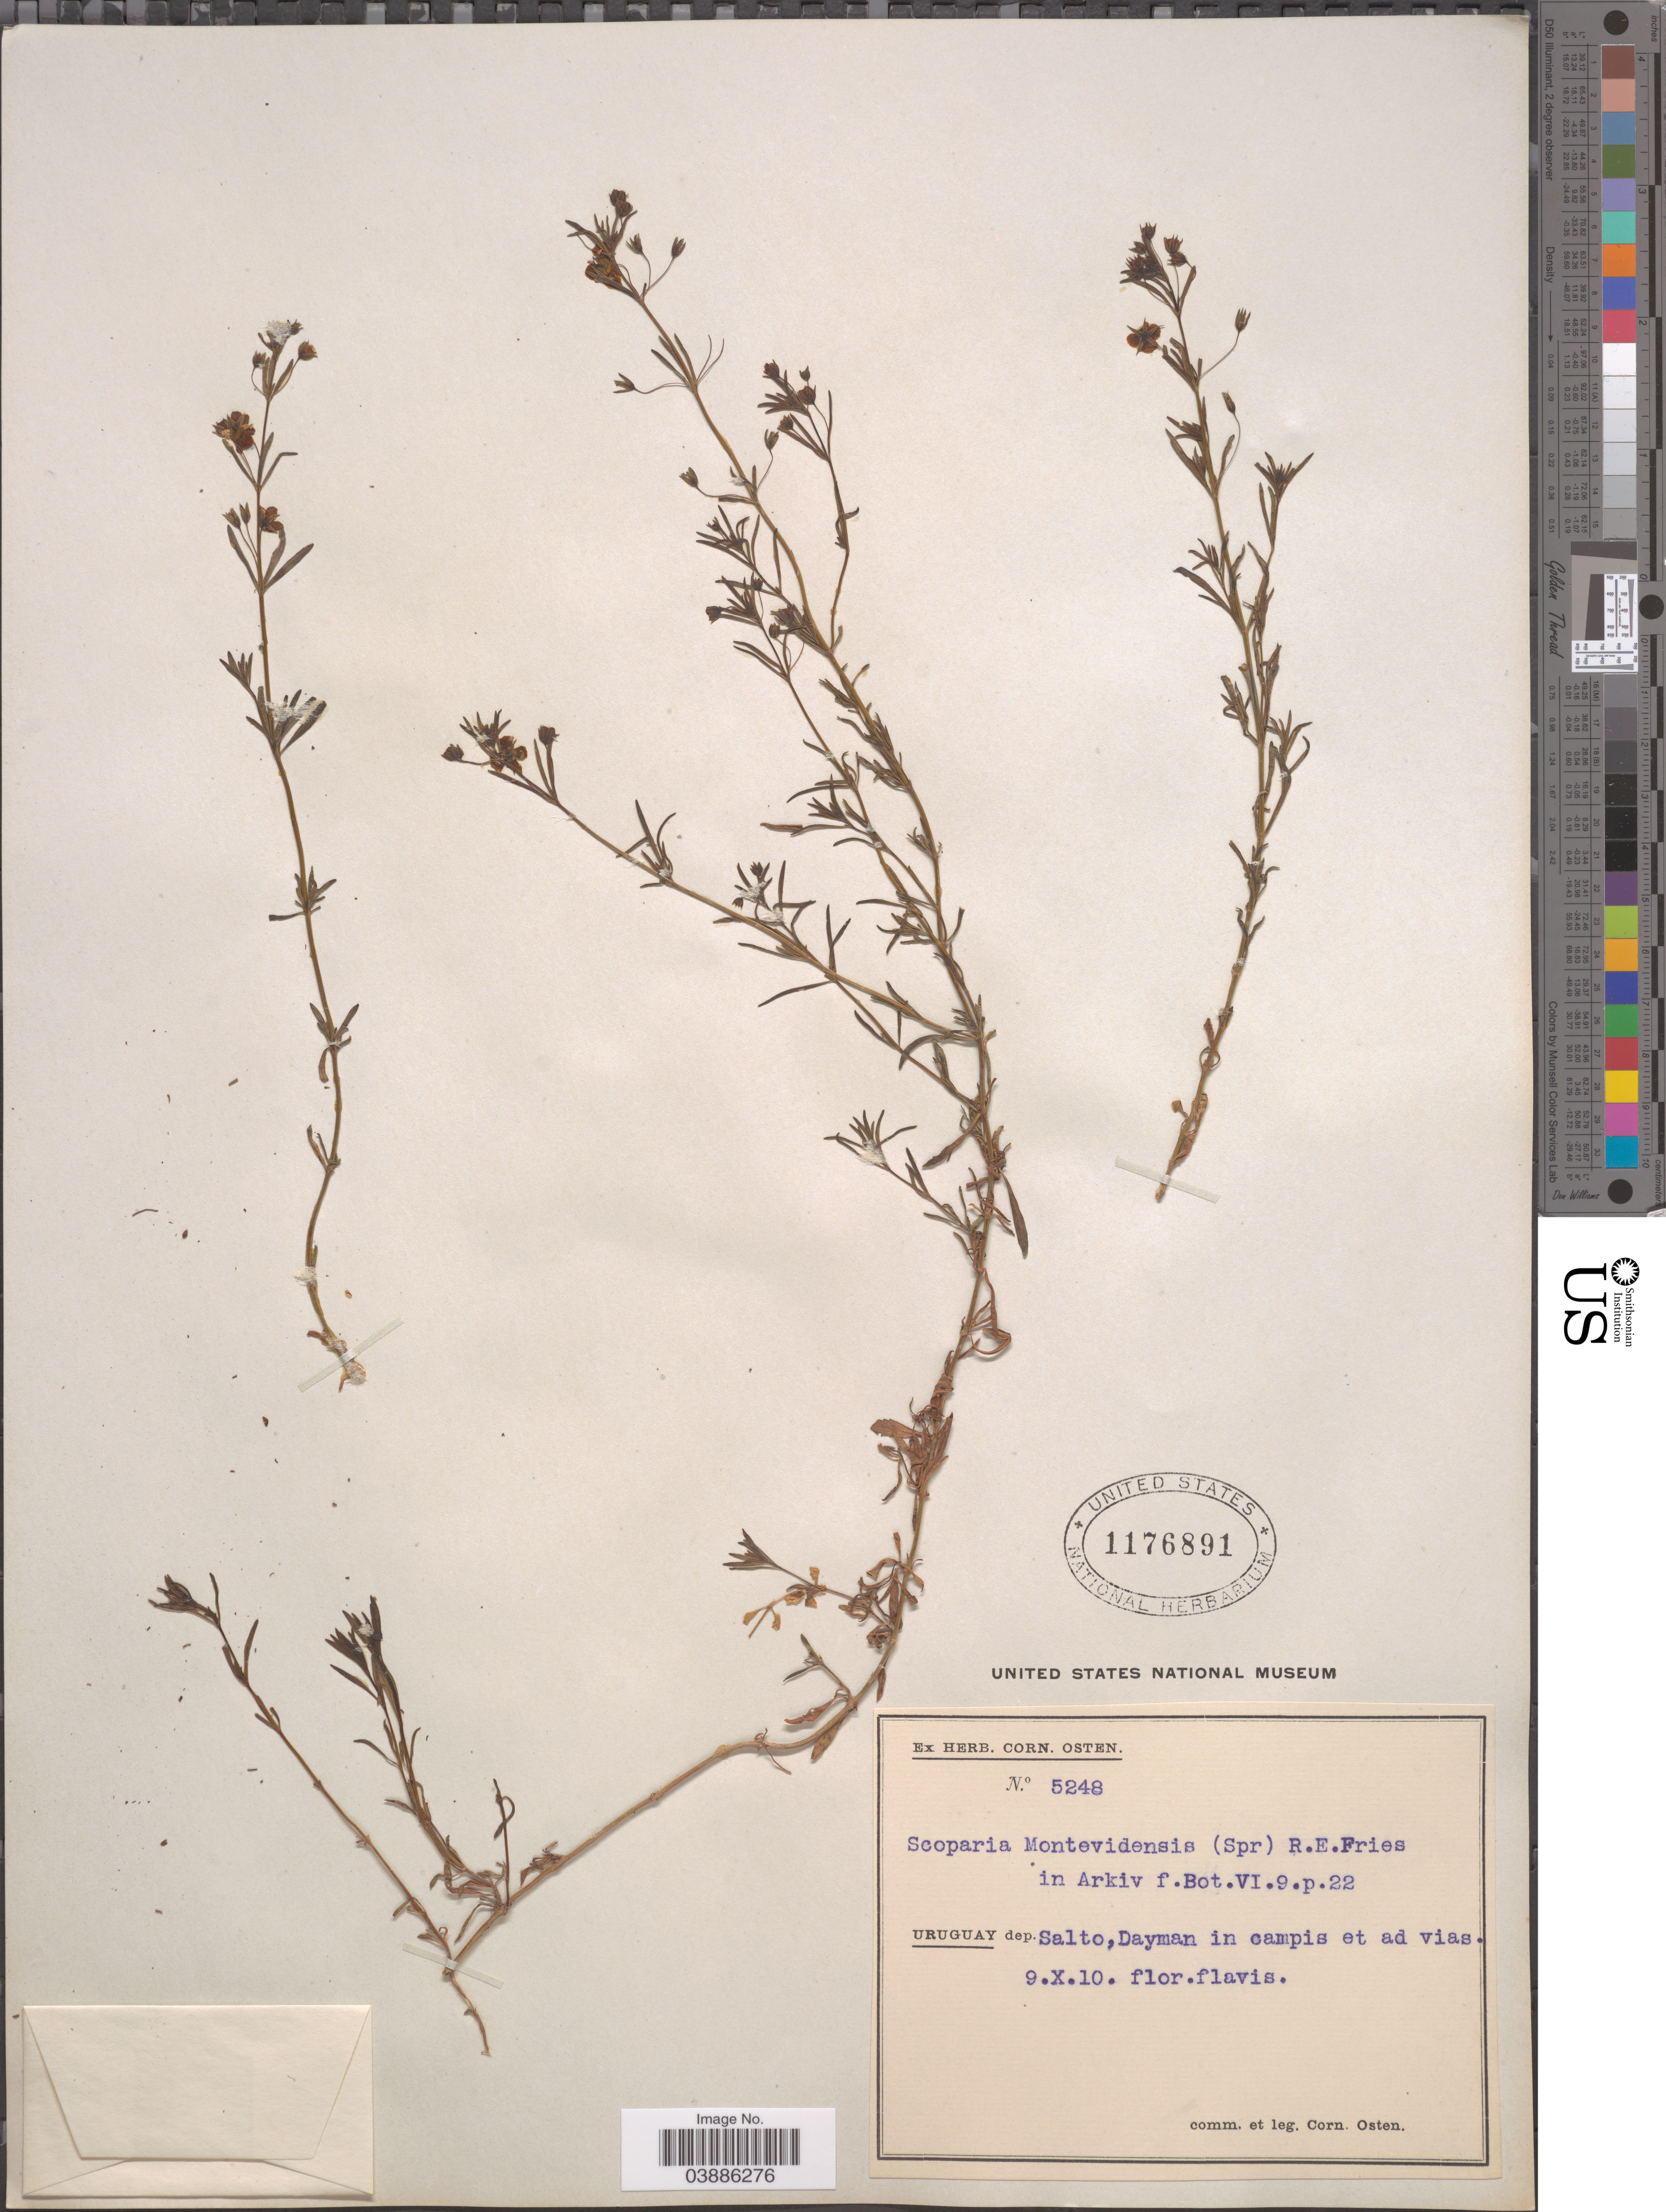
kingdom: Plantae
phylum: Tracheophyta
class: Magnoliopsida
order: Lamiales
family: Plantaginaceae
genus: Scoparia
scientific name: Scoparia montevidensis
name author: (Spreng.) R.E. Fr.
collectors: C. Osten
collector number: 5248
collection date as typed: Transcribed d/m/y: 9/10/10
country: Uruguay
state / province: Salto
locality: Dep. Salto, Dayman in campis et ad vias.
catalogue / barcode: US 1176891